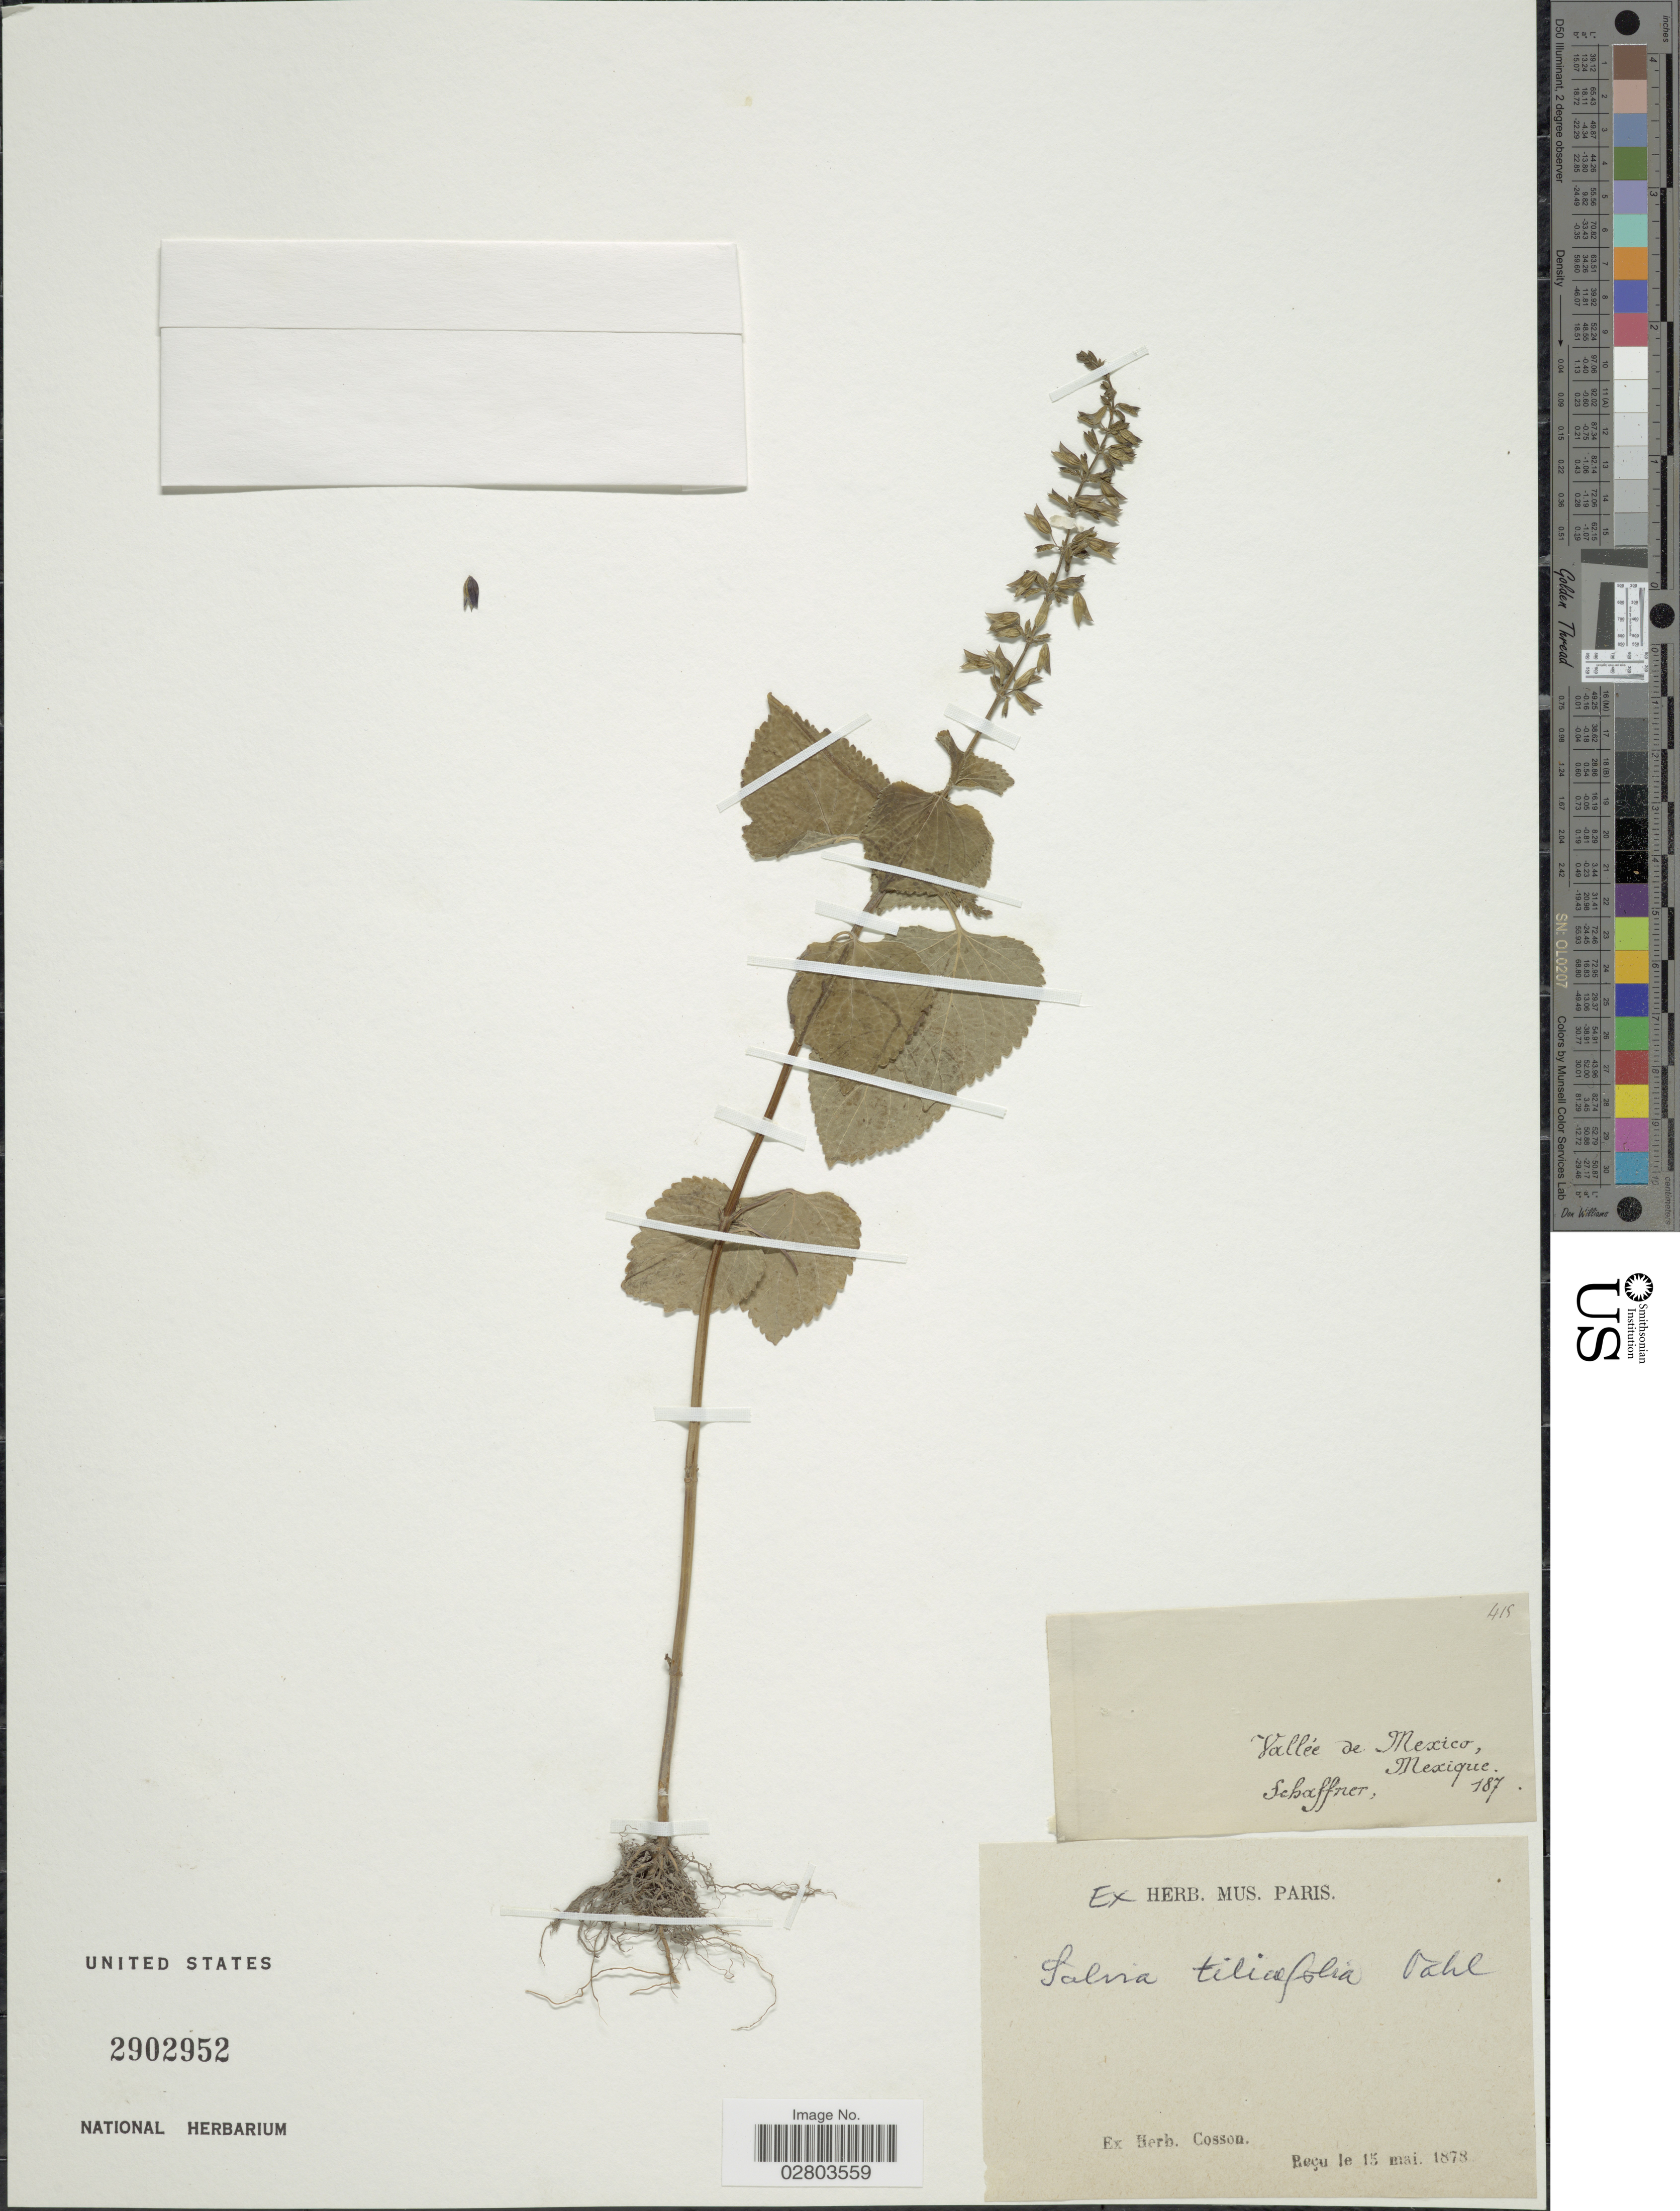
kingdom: Plantae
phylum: Tracheophyta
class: Magnoliopsida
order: Lamiales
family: Lamiaceae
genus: Salvia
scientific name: Salvia tiliifolia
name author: Vahl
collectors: -. Schaffner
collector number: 415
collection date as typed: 187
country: Mexico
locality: Vallée de Mexico.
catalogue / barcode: US 2902952